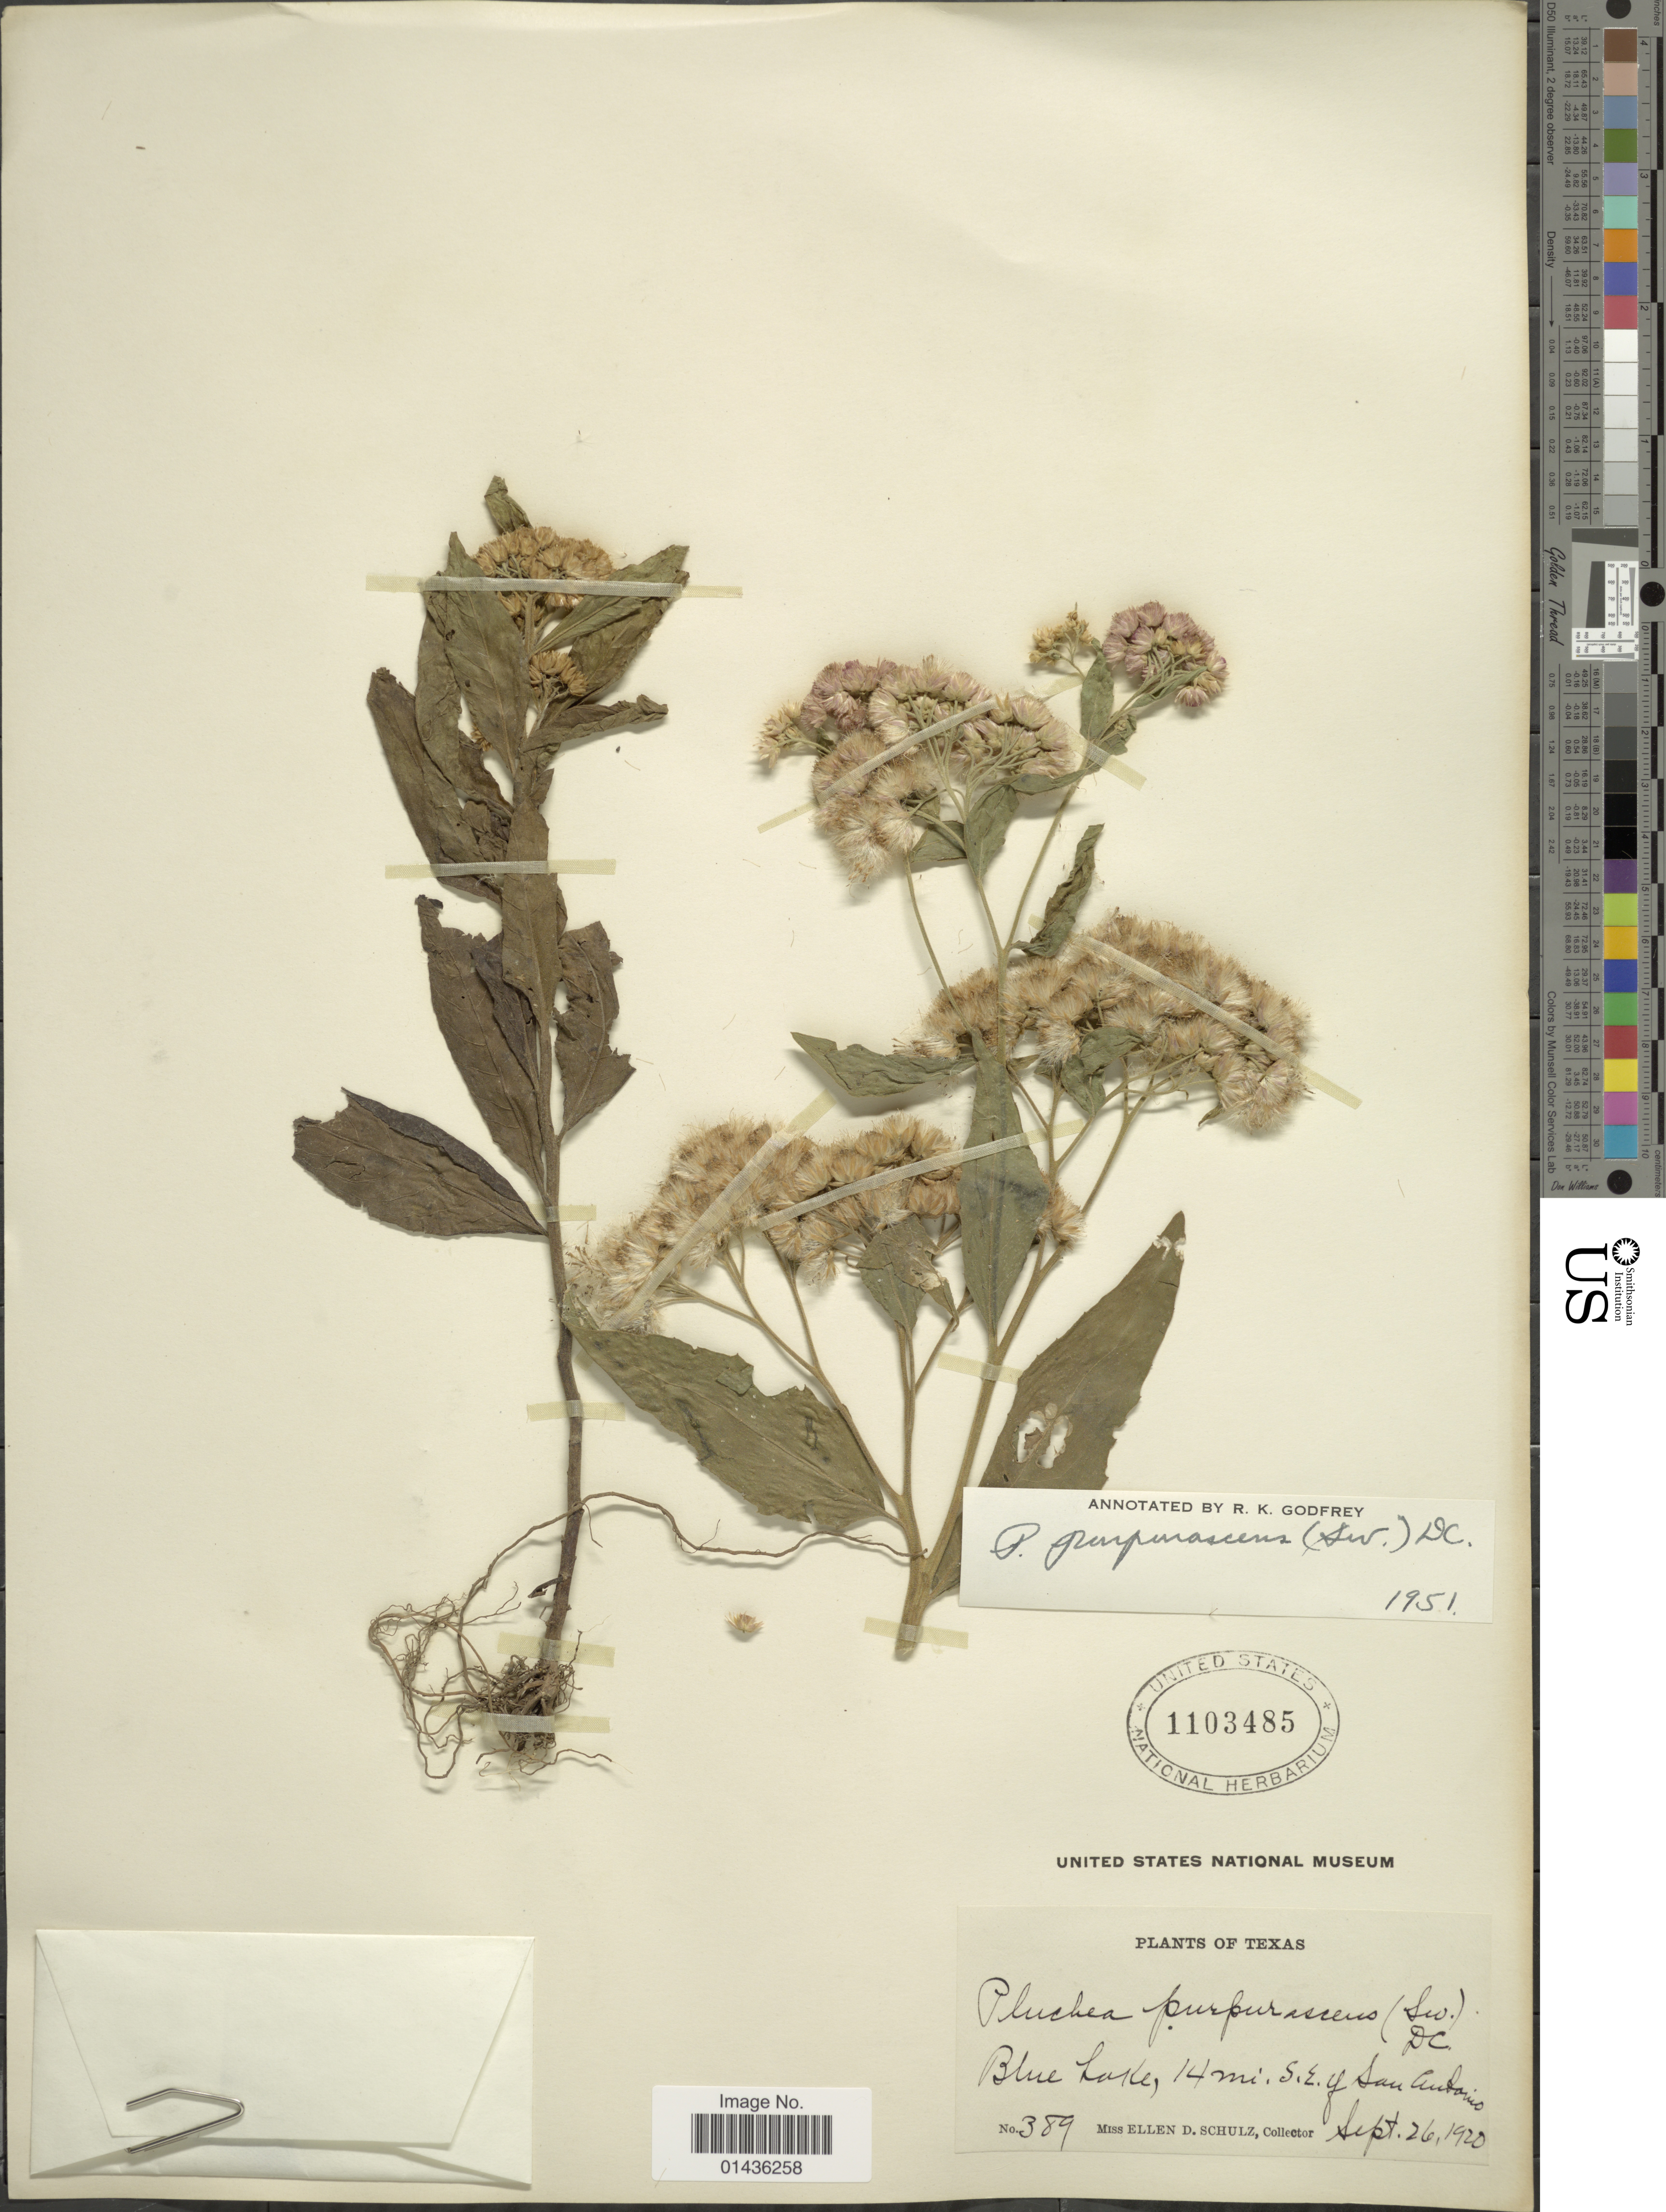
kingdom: Plantae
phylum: Tracheophyta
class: Magnoliopsida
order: Asterales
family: Asteraceae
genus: Pluchea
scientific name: Pluchea odorata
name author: (L.) Cass.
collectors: E. D. Schulz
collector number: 389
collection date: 1920-09-26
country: United States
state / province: Texas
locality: Blue Lake, 14 mi. S. E. of San Antonio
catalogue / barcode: US 1103485